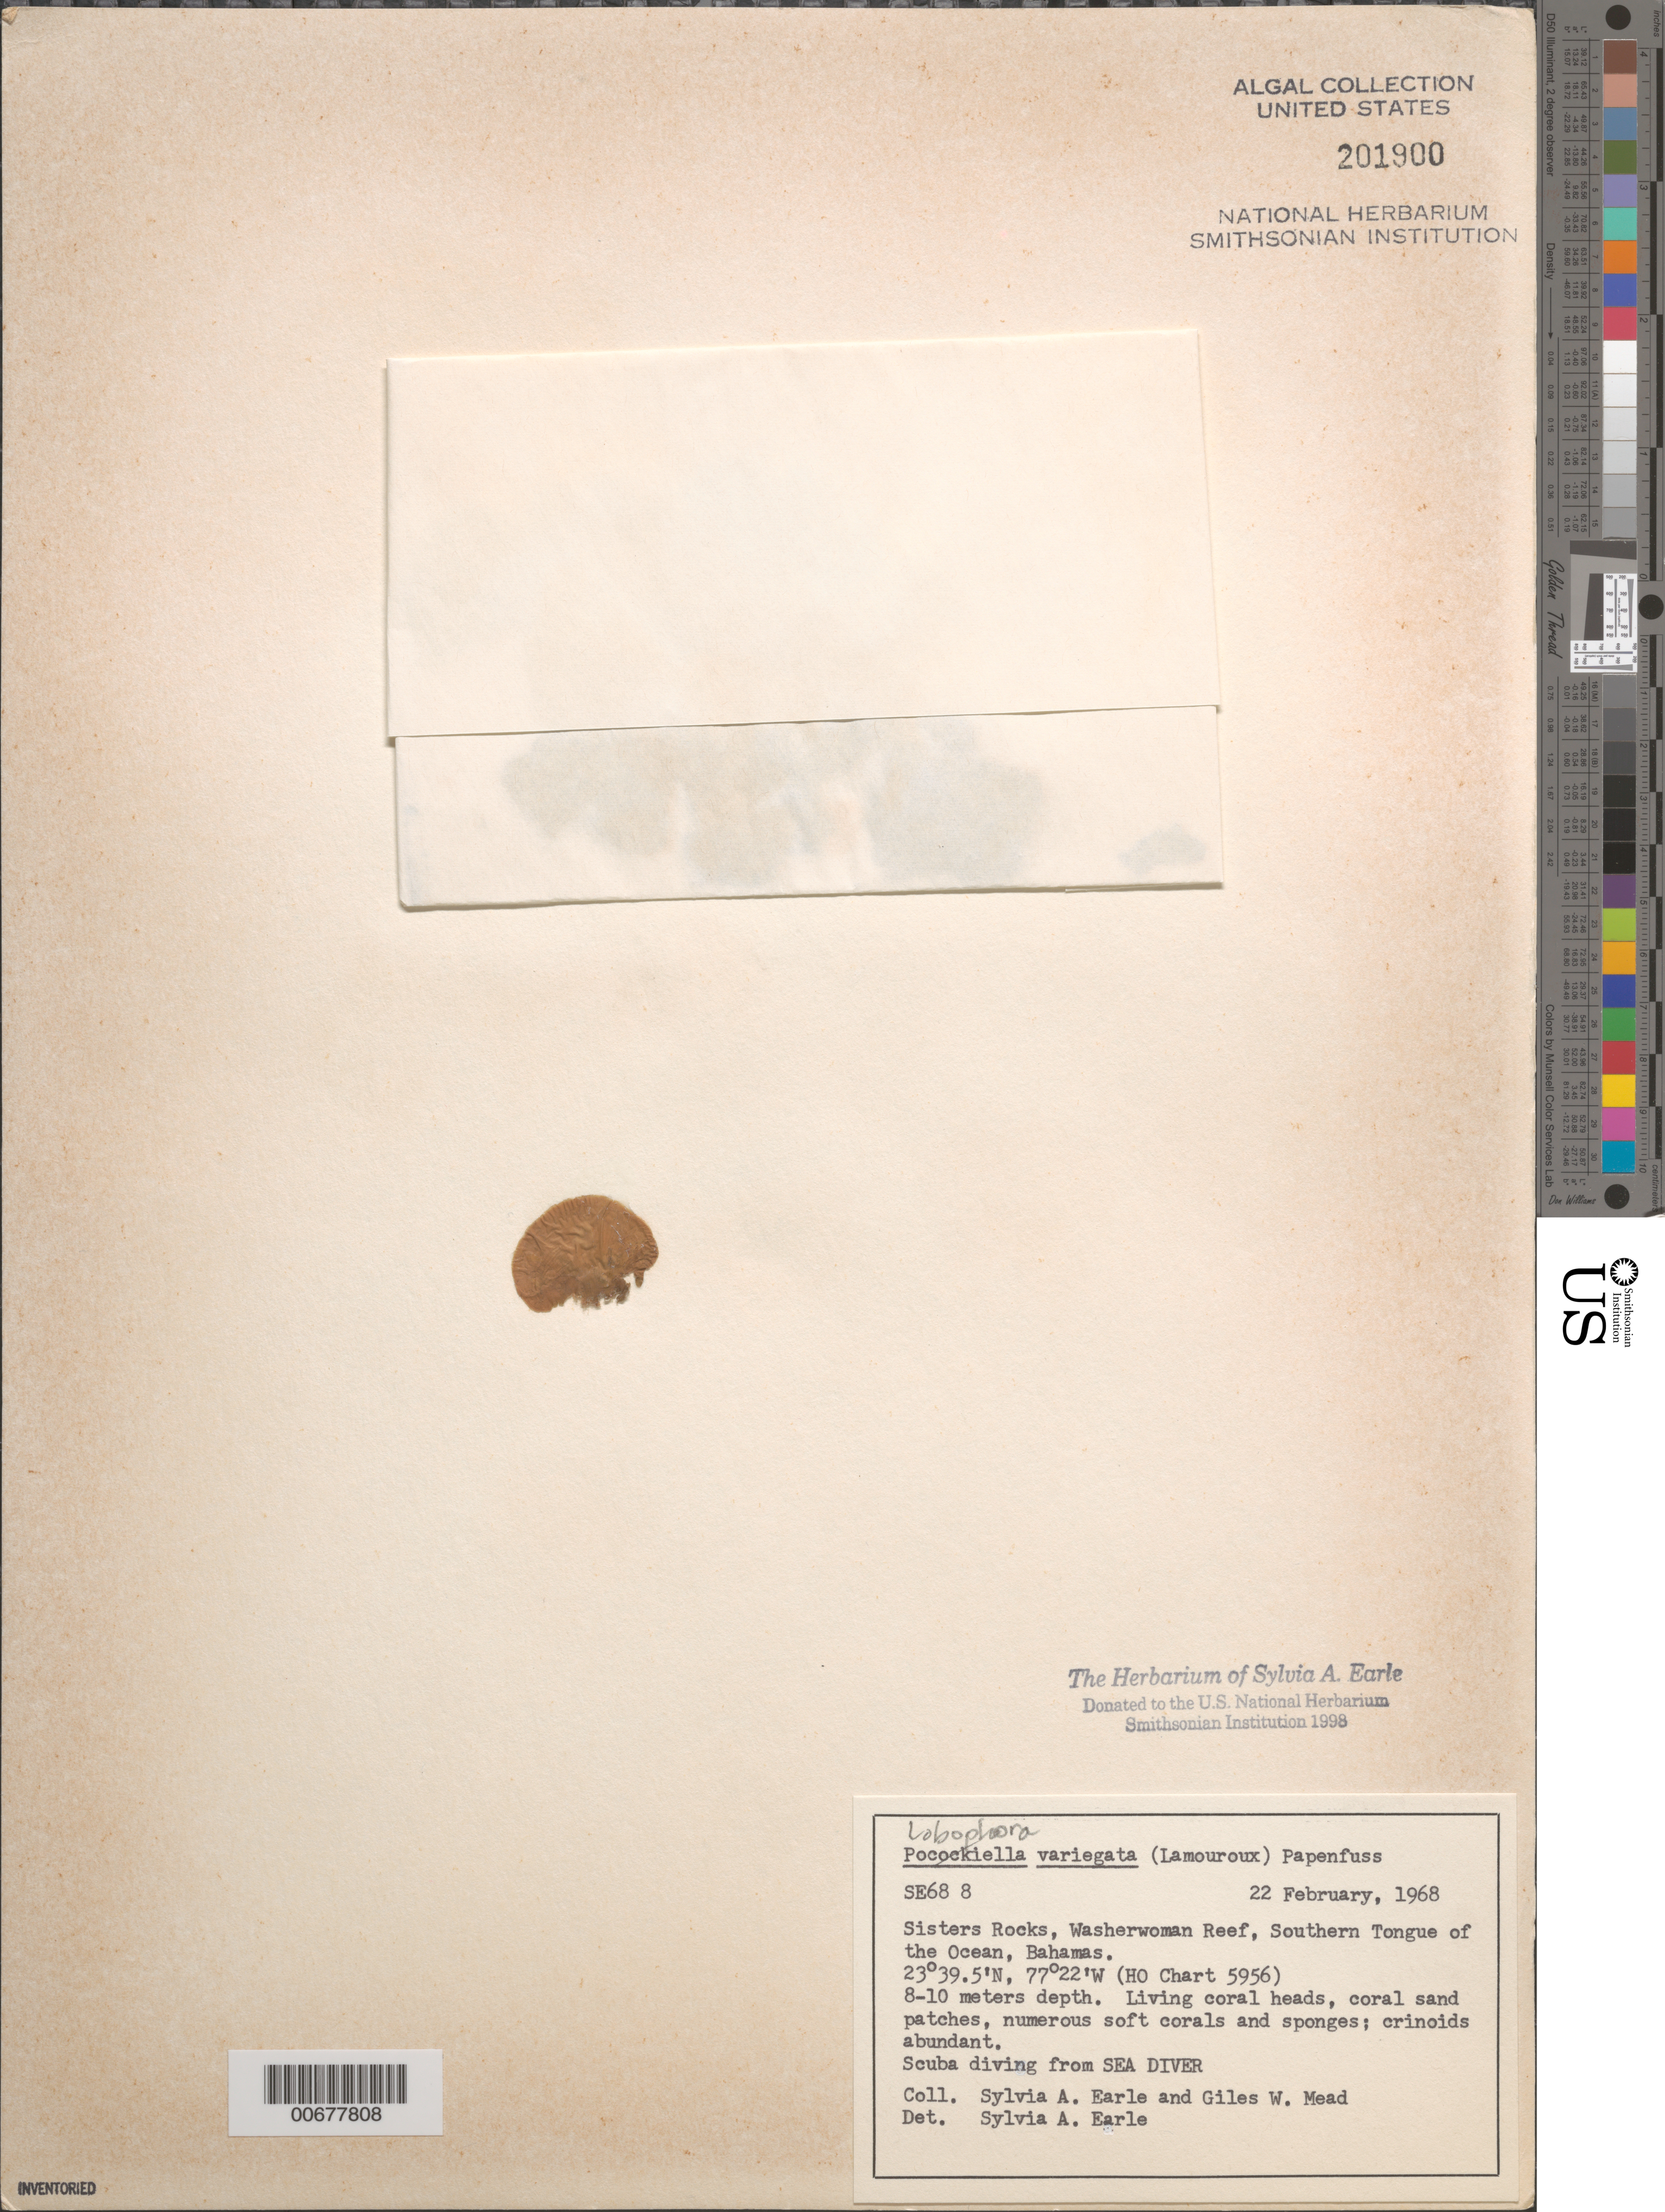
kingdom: Chromista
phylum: Ochrophyta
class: Phaeophyceae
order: Dictyotales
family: Dictyotaceae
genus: Lobophora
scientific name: Lobophora variegata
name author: (J.V.Lamouroux) Womersley & E.C. Oliveira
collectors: S. A. Earle & G. W. Mead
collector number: SE 688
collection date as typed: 22 Feb 1968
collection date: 1968-02-22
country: Bahamas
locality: Sisters Rocks, Washerwoman Reef, Southern Tongue of the Ocean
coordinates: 23 39.5' N, 77 22' W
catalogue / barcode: US 201900